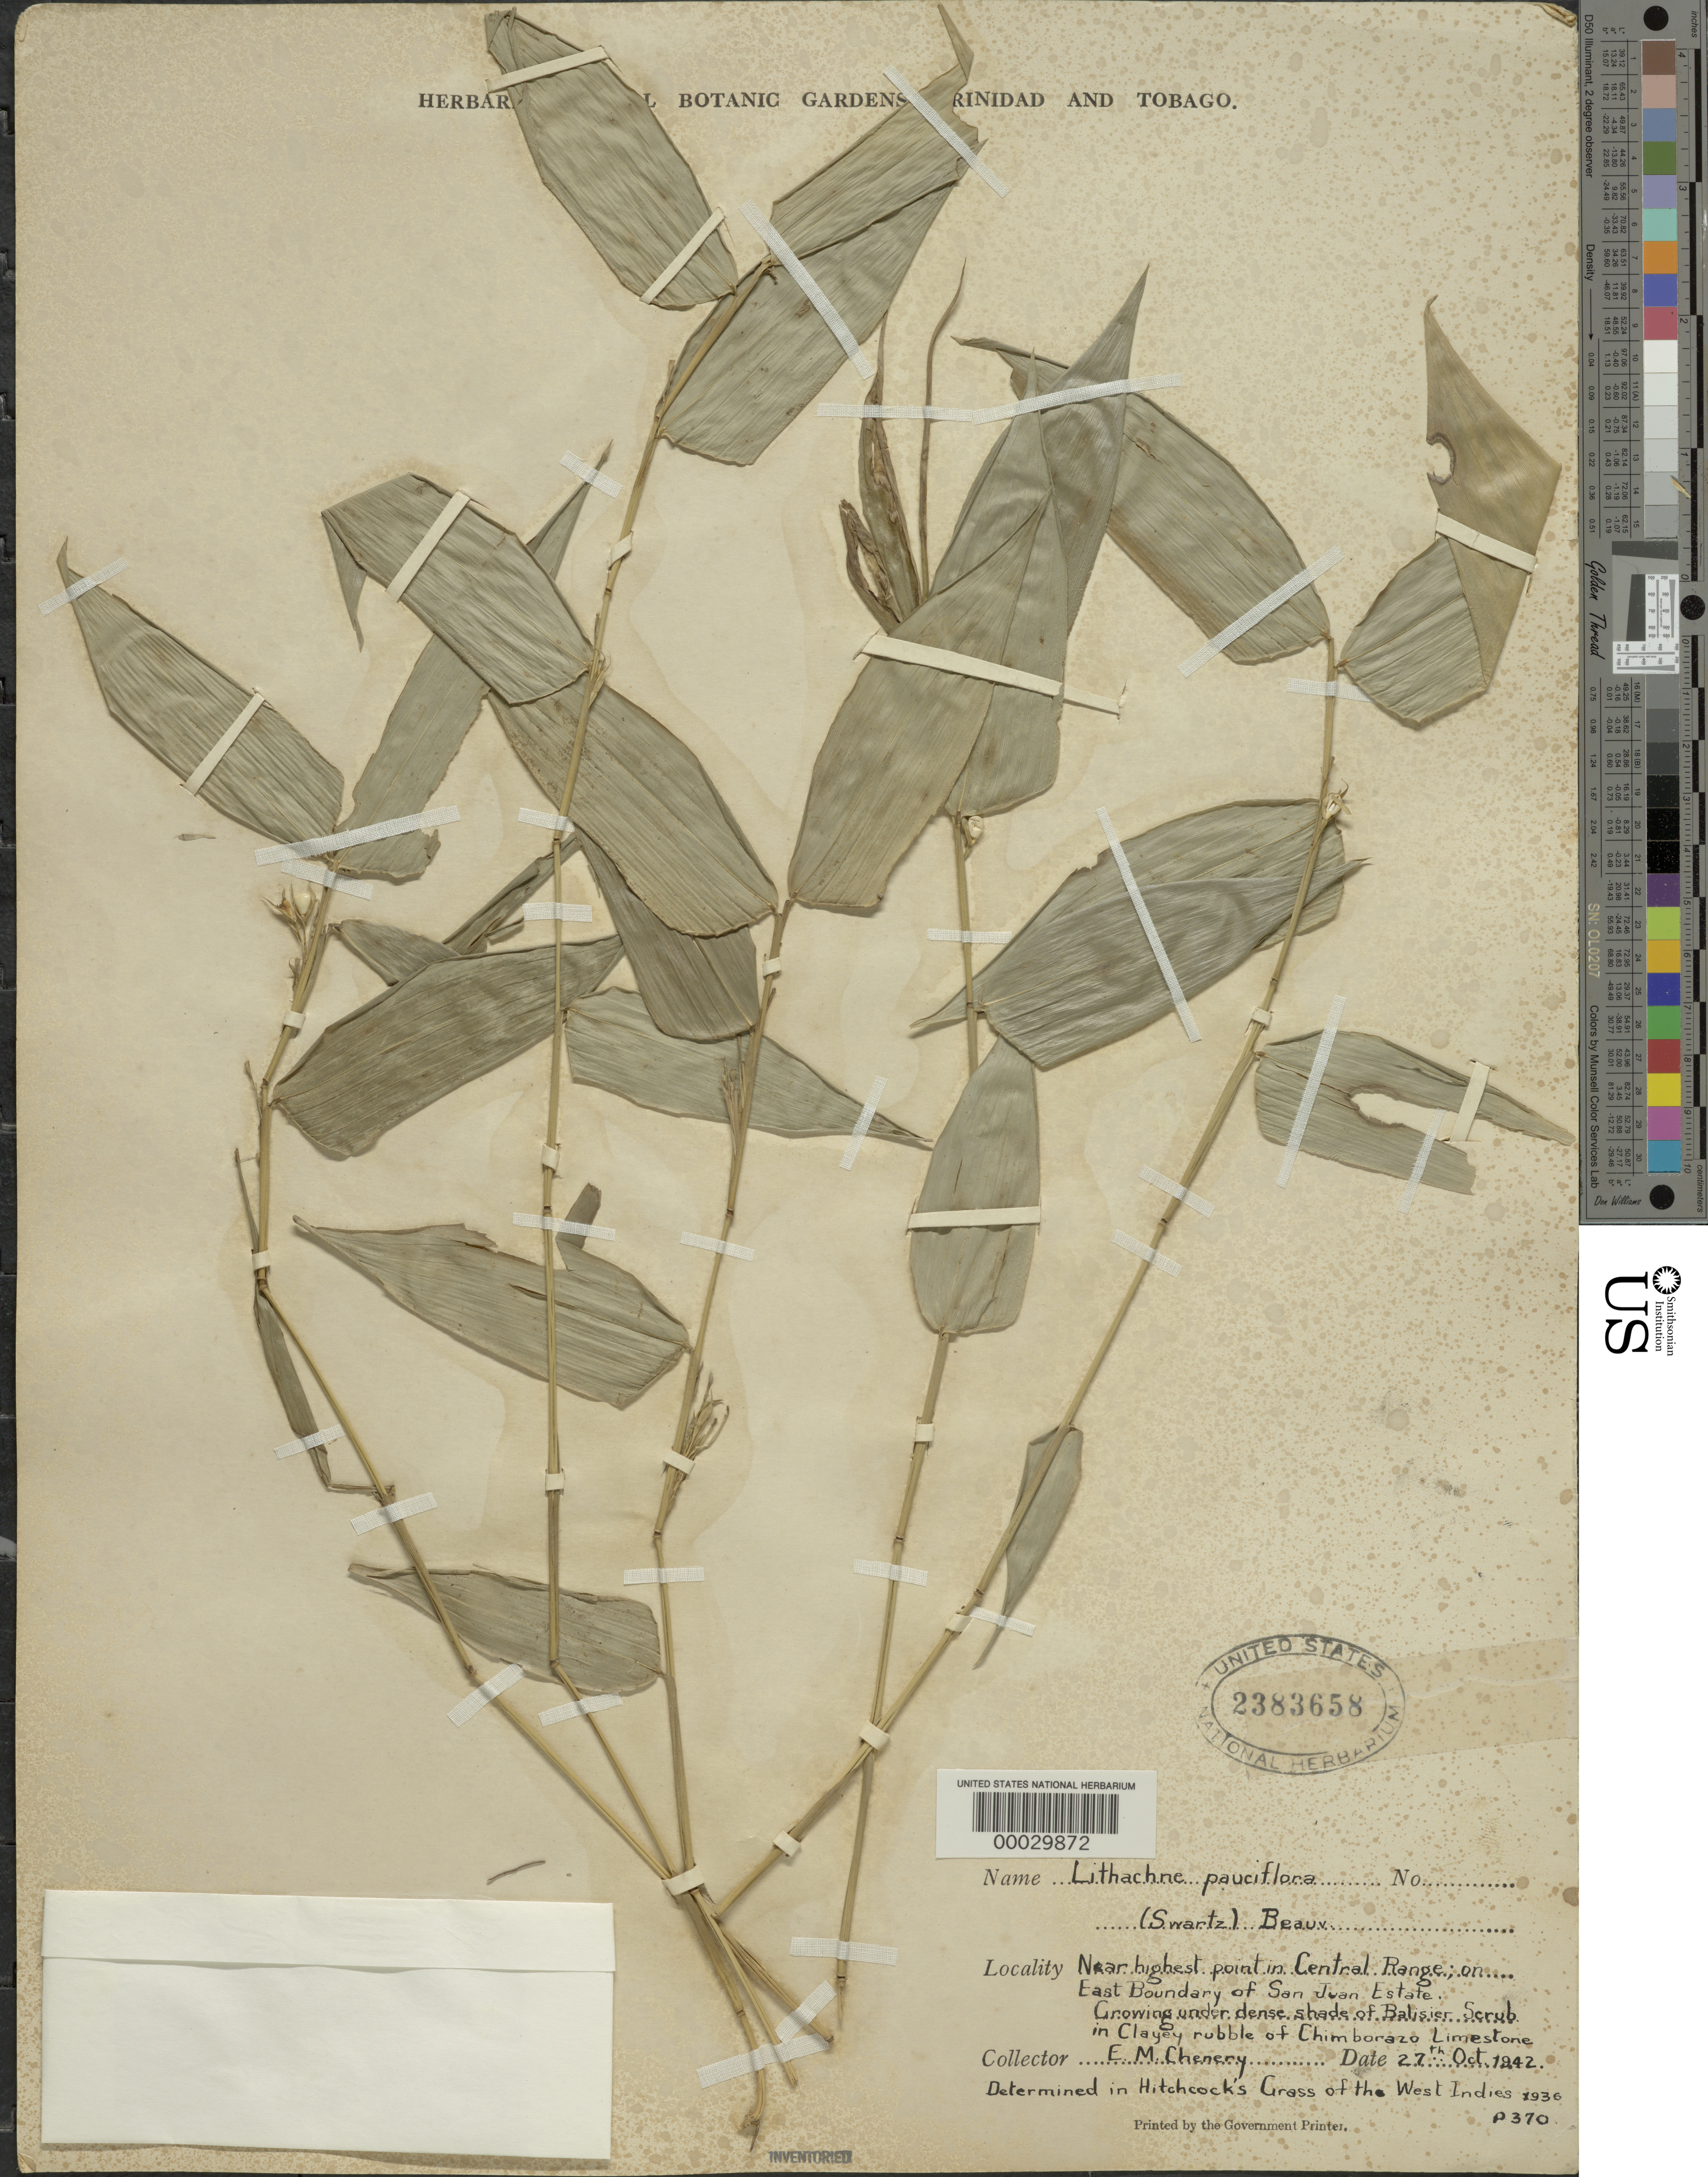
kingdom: Plantae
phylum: Tracheophyta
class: Liliopsida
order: Poales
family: Poaceae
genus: Lithachne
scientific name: Lithachne pauciflora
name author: (Sw.) P. Beauv.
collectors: E. Chernery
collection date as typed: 27 Oct 1942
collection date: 1942-10-27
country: Cuba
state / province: Isla de La Juventud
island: Isla de La Juventud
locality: San juan estate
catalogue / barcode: US 2383658